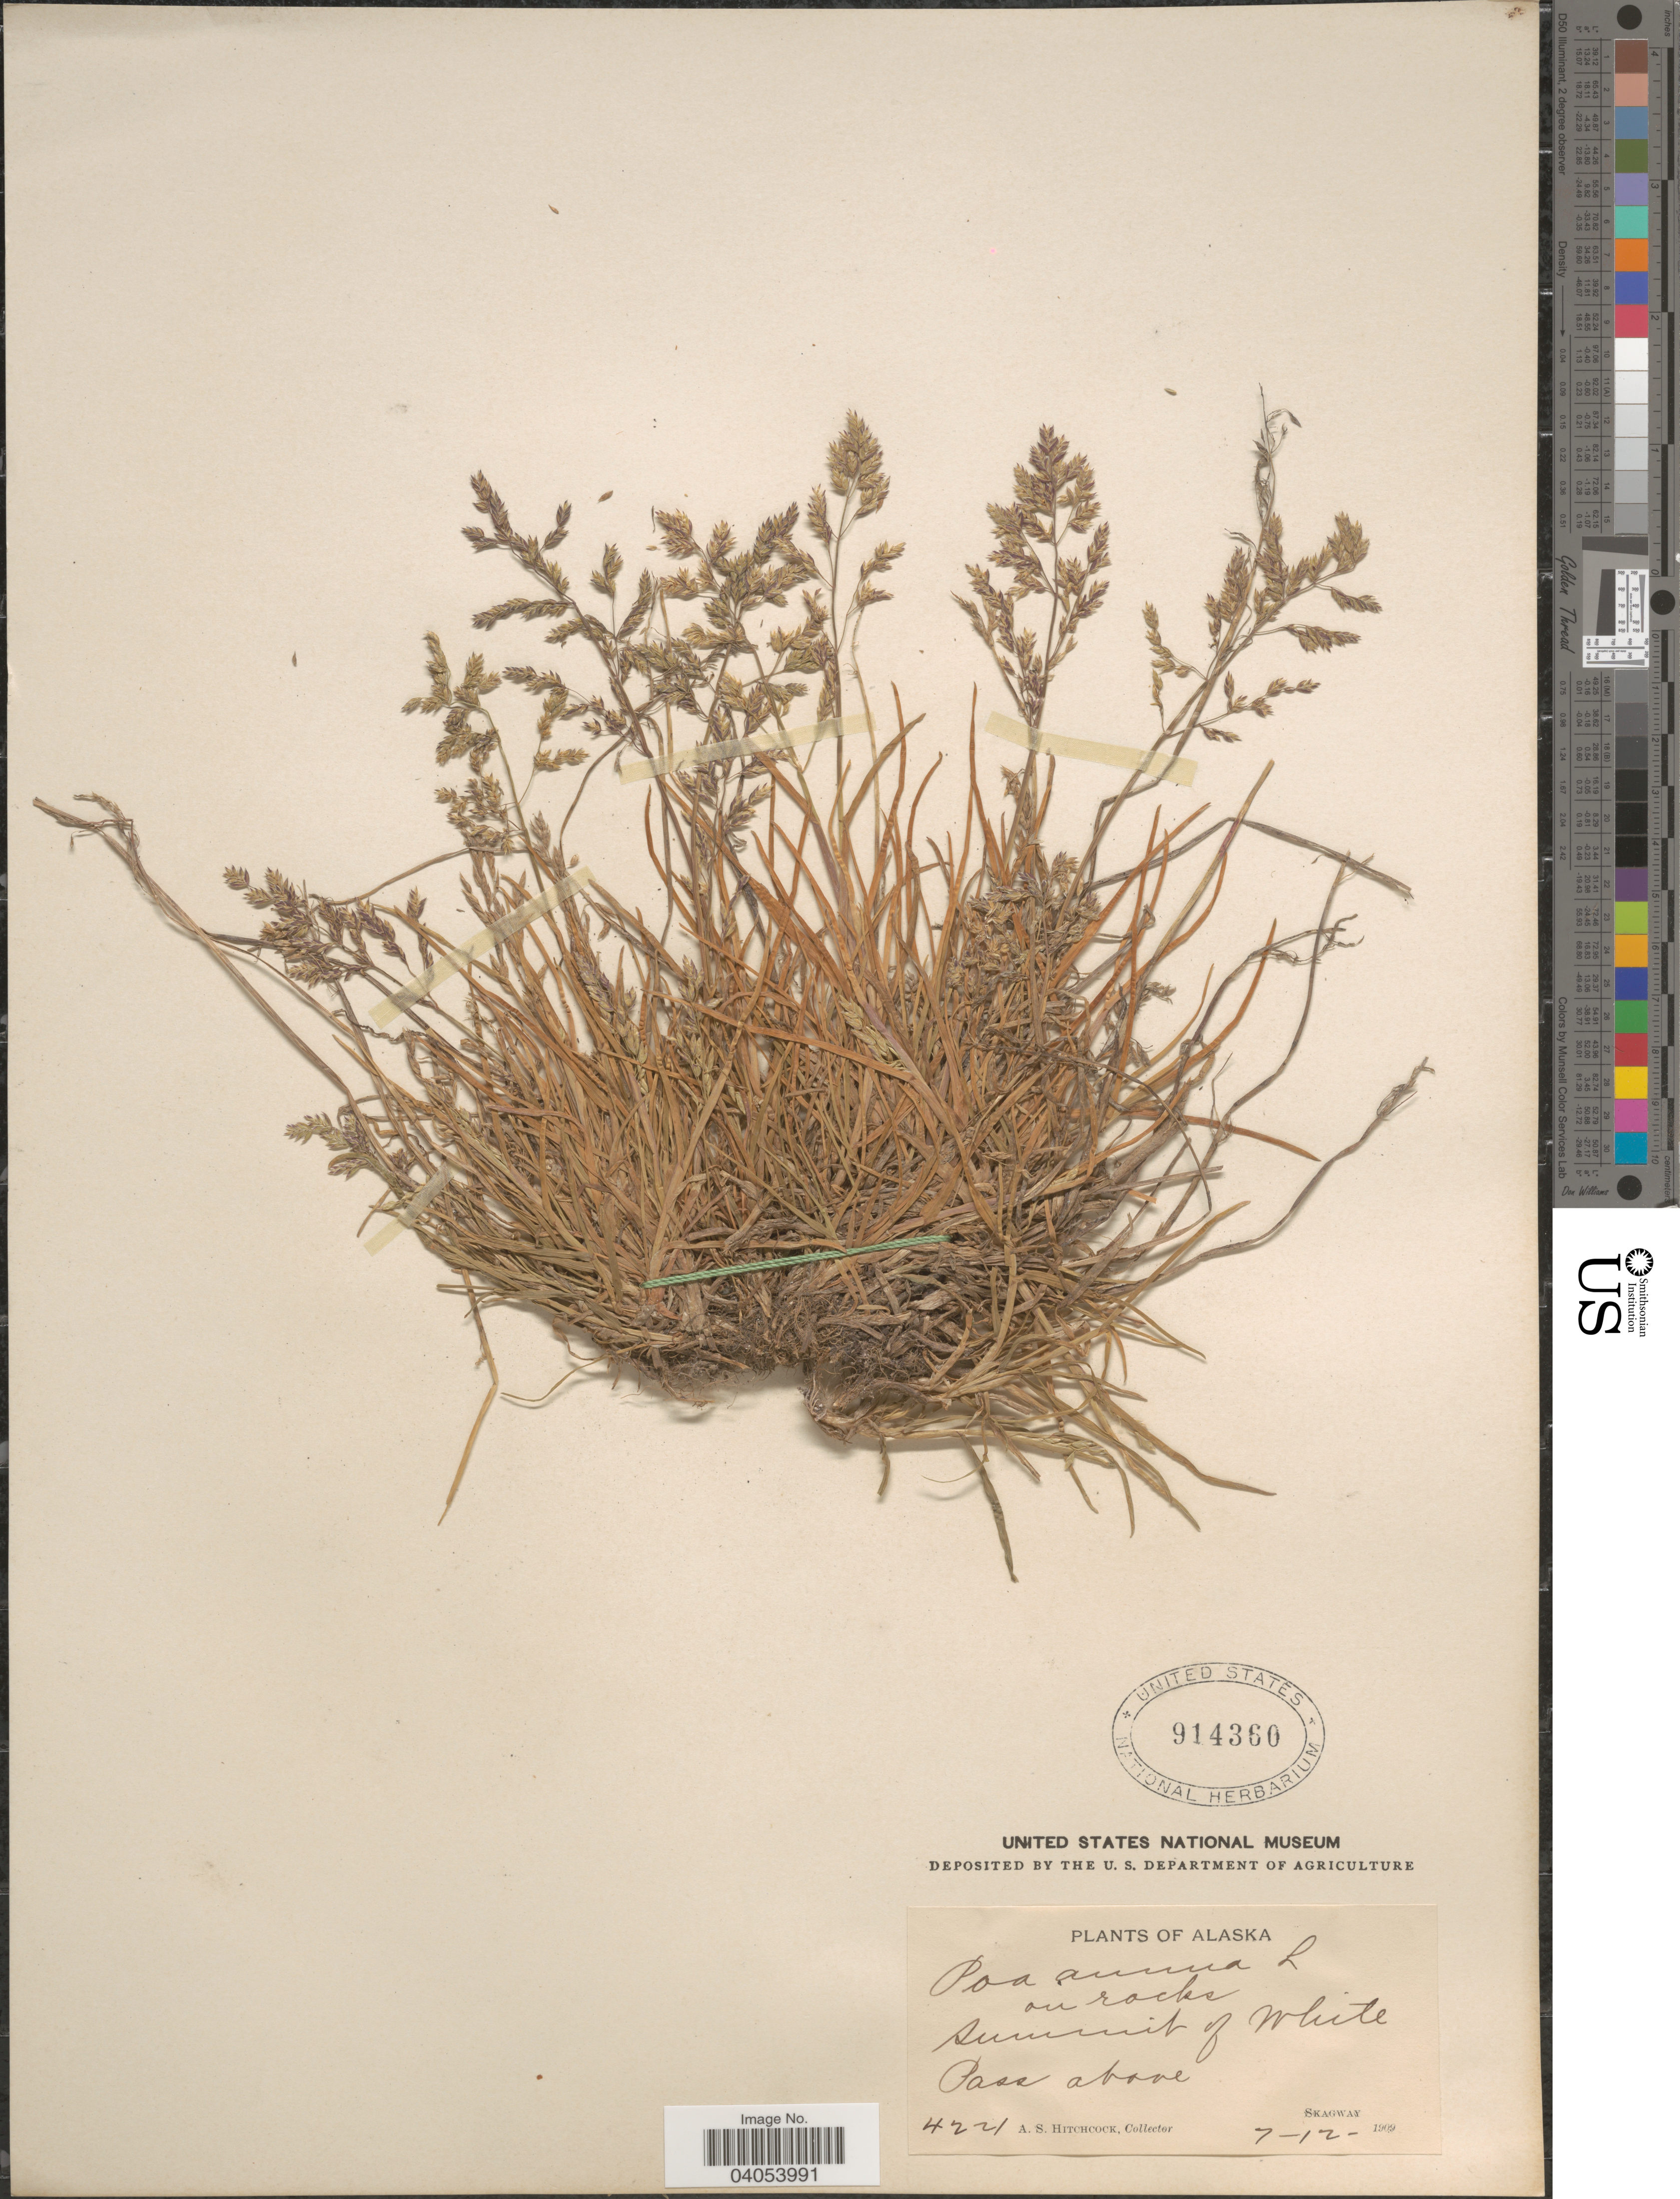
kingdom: Plantae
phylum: Tracheophyta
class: Liliopsida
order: Poales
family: Poaceae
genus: Poa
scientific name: Poa annua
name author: L.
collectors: A. S. Hitchcock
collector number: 4221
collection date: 1909-07-12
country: United States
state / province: Alaska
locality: Summit of White Pass above Skagway.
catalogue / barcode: US 914360